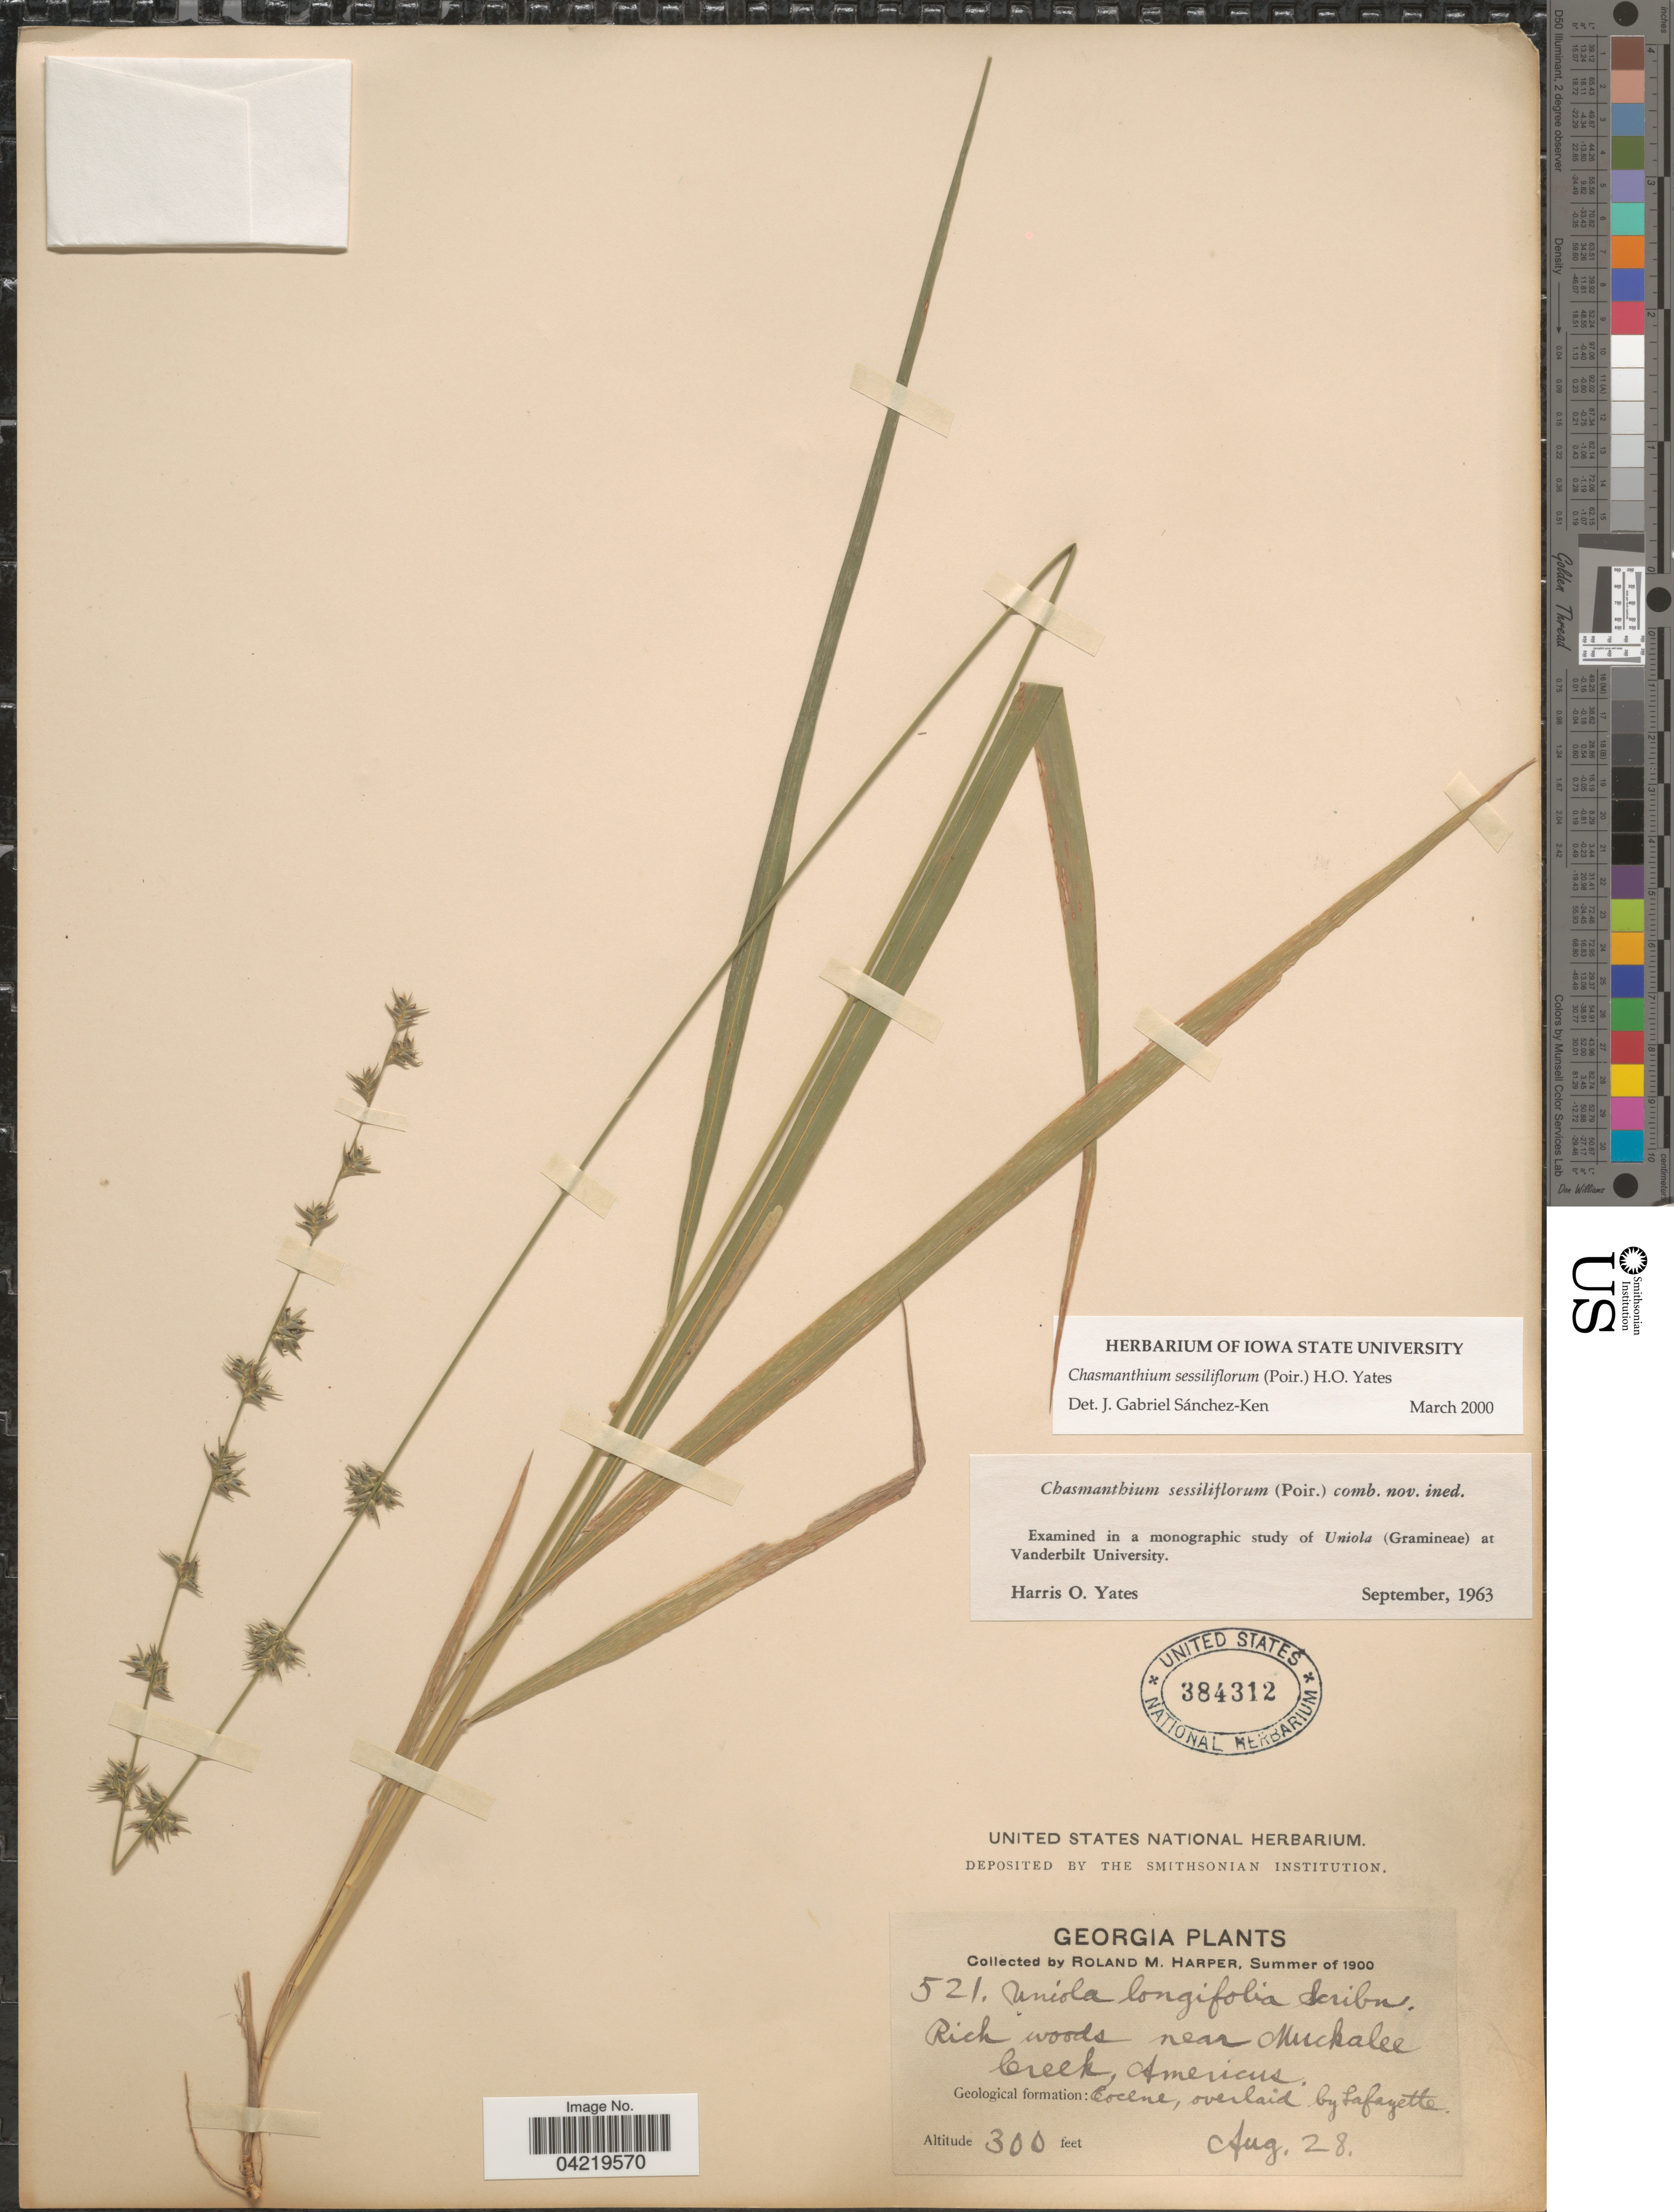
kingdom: Plantae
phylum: Tracheophyta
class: Liliopsida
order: Poales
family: Poaceae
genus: Chasmanthium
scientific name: Chasmanthium laxum subsp. sessiliflorum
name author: (L.) H.O. Yates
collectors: R. M. Harper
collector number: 521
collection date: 1900-08-28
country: United States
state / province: Georgia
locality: Rich woods near Muckalee Creek, Americus. Geological formation: Eocene, overlaid by Lafayette.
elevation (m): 91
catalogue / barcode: US 384312